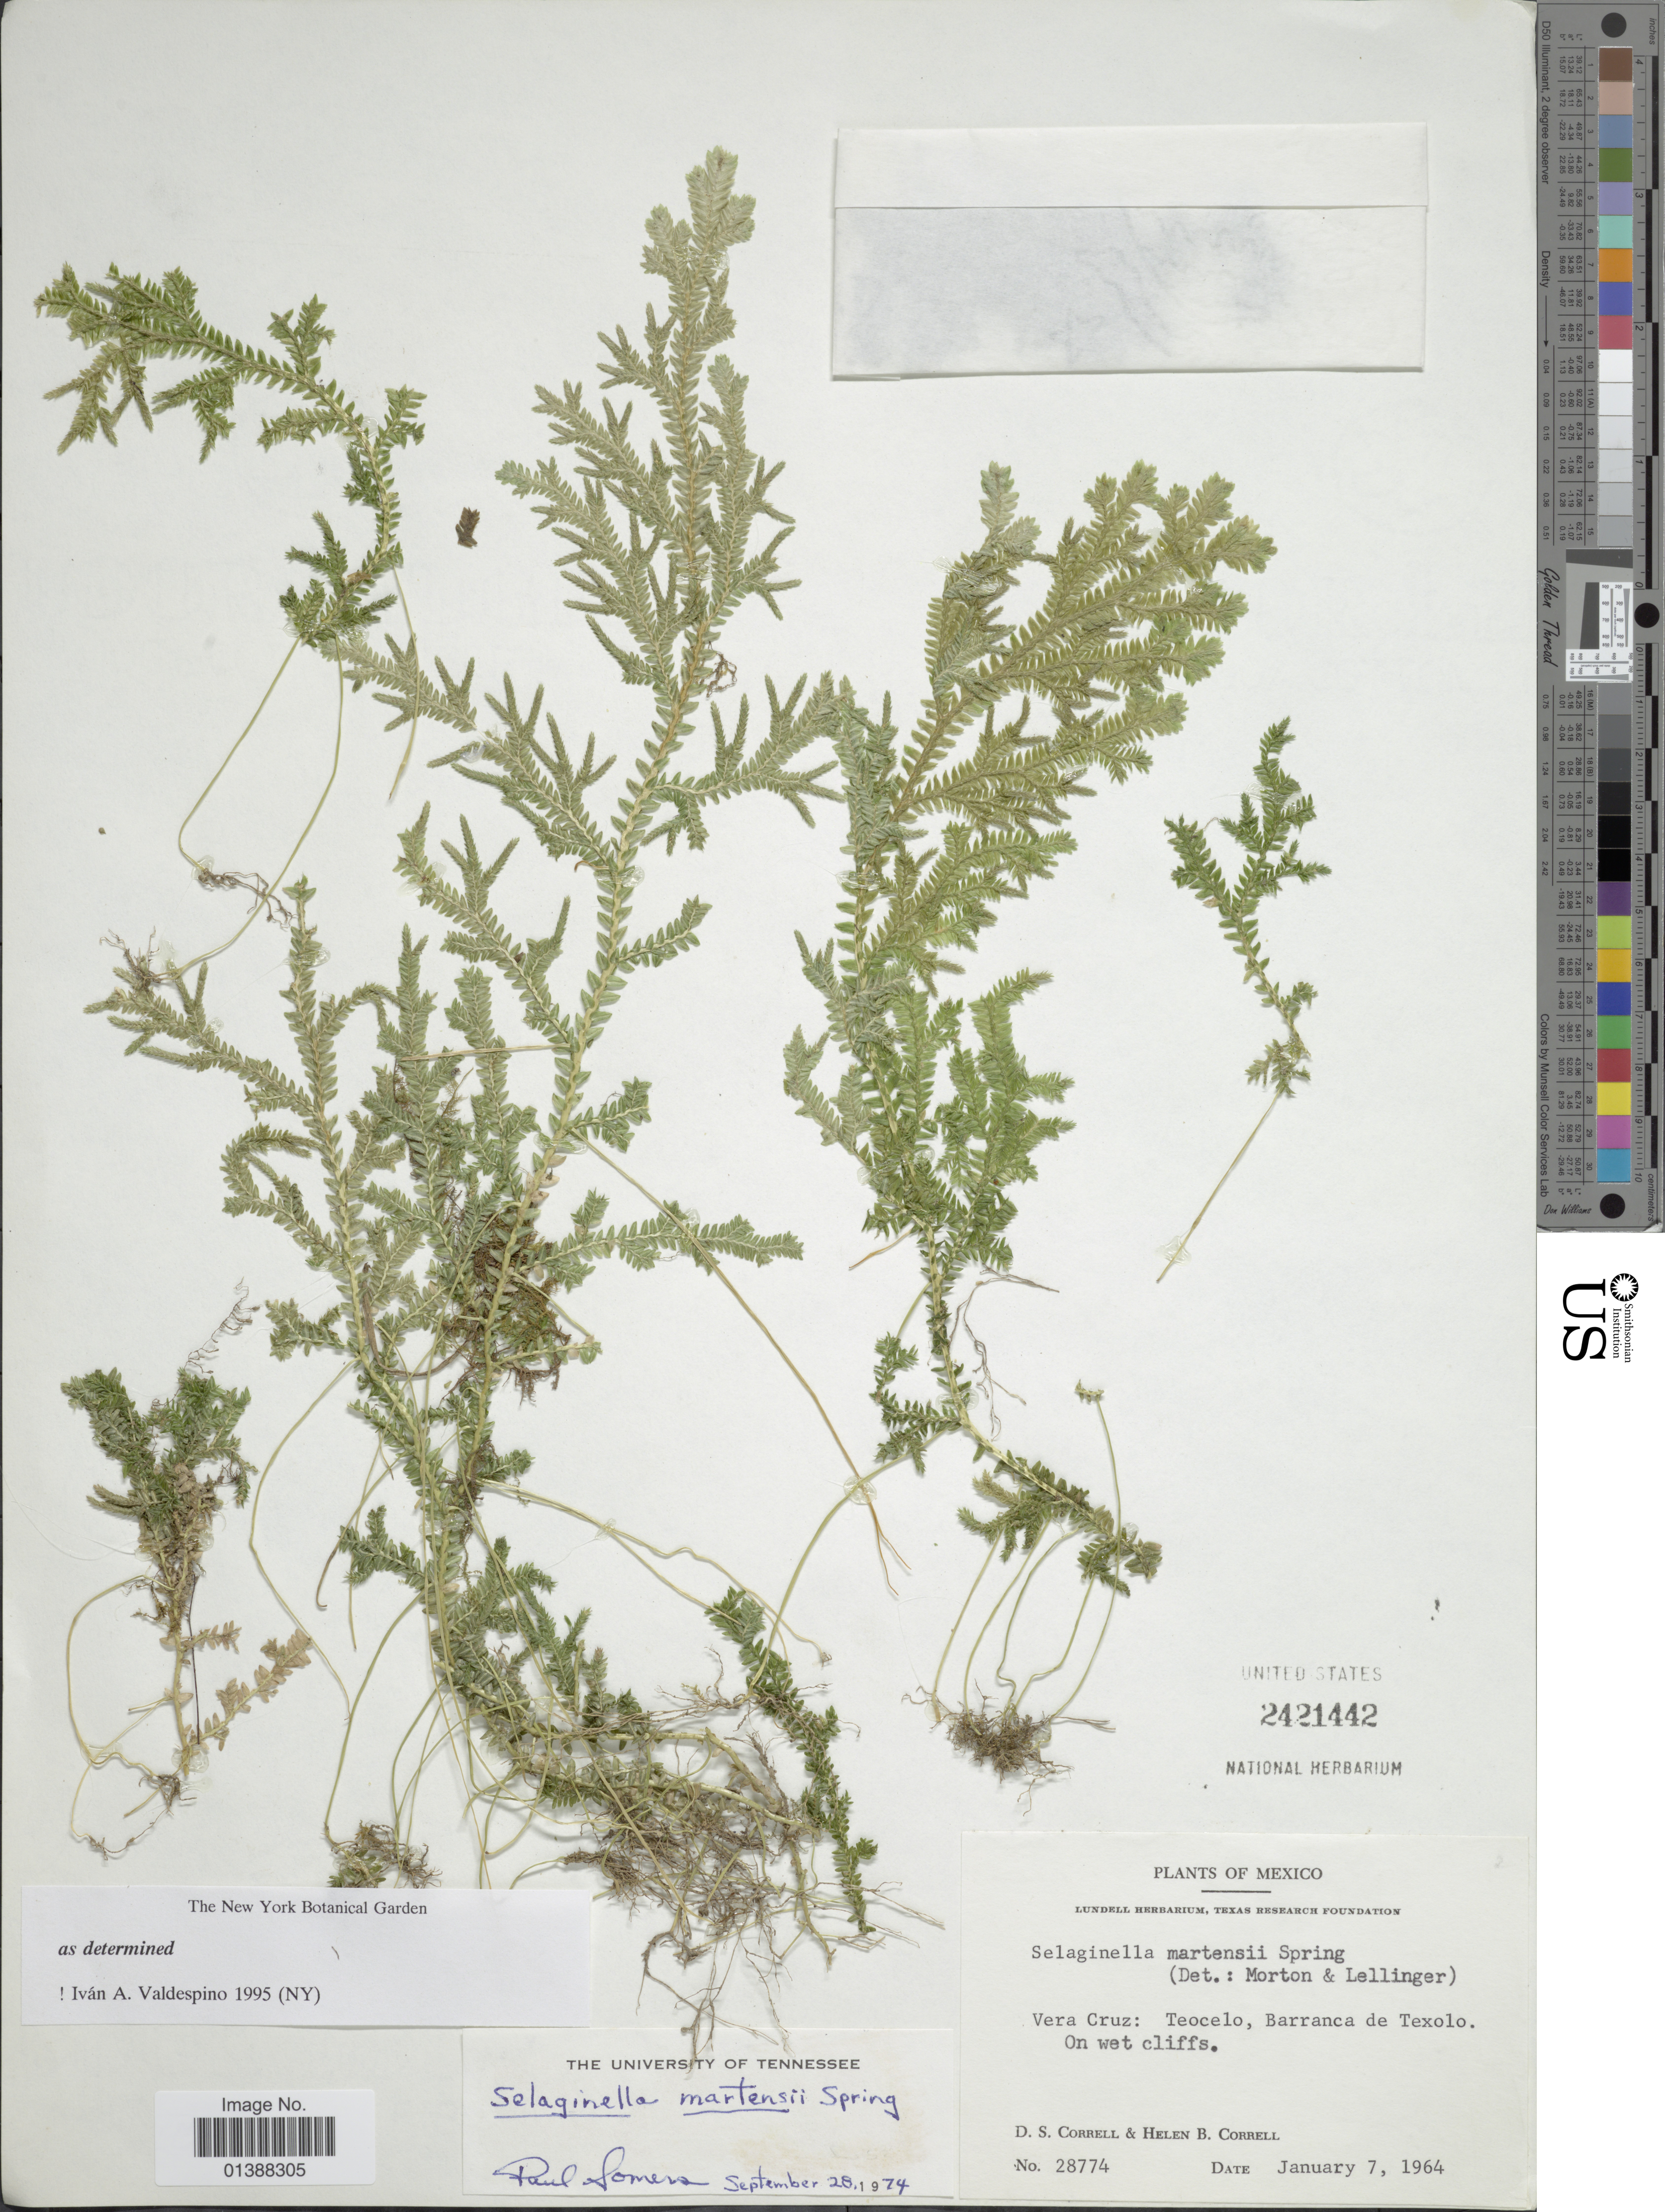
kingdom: Plantae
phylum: Tracheophyta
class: Lycopodiopsida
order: Selaginellales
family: Selaginellaceae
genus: Selaginella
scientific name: Selaginella martensii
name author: Spring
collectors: D. S. Correll & H. Correll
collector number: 28774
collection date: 1964-01-07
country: Mexico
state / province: Veracruz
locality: Vera Cruz: Teocelo, barranca de Texolo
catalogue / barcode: US 2421442